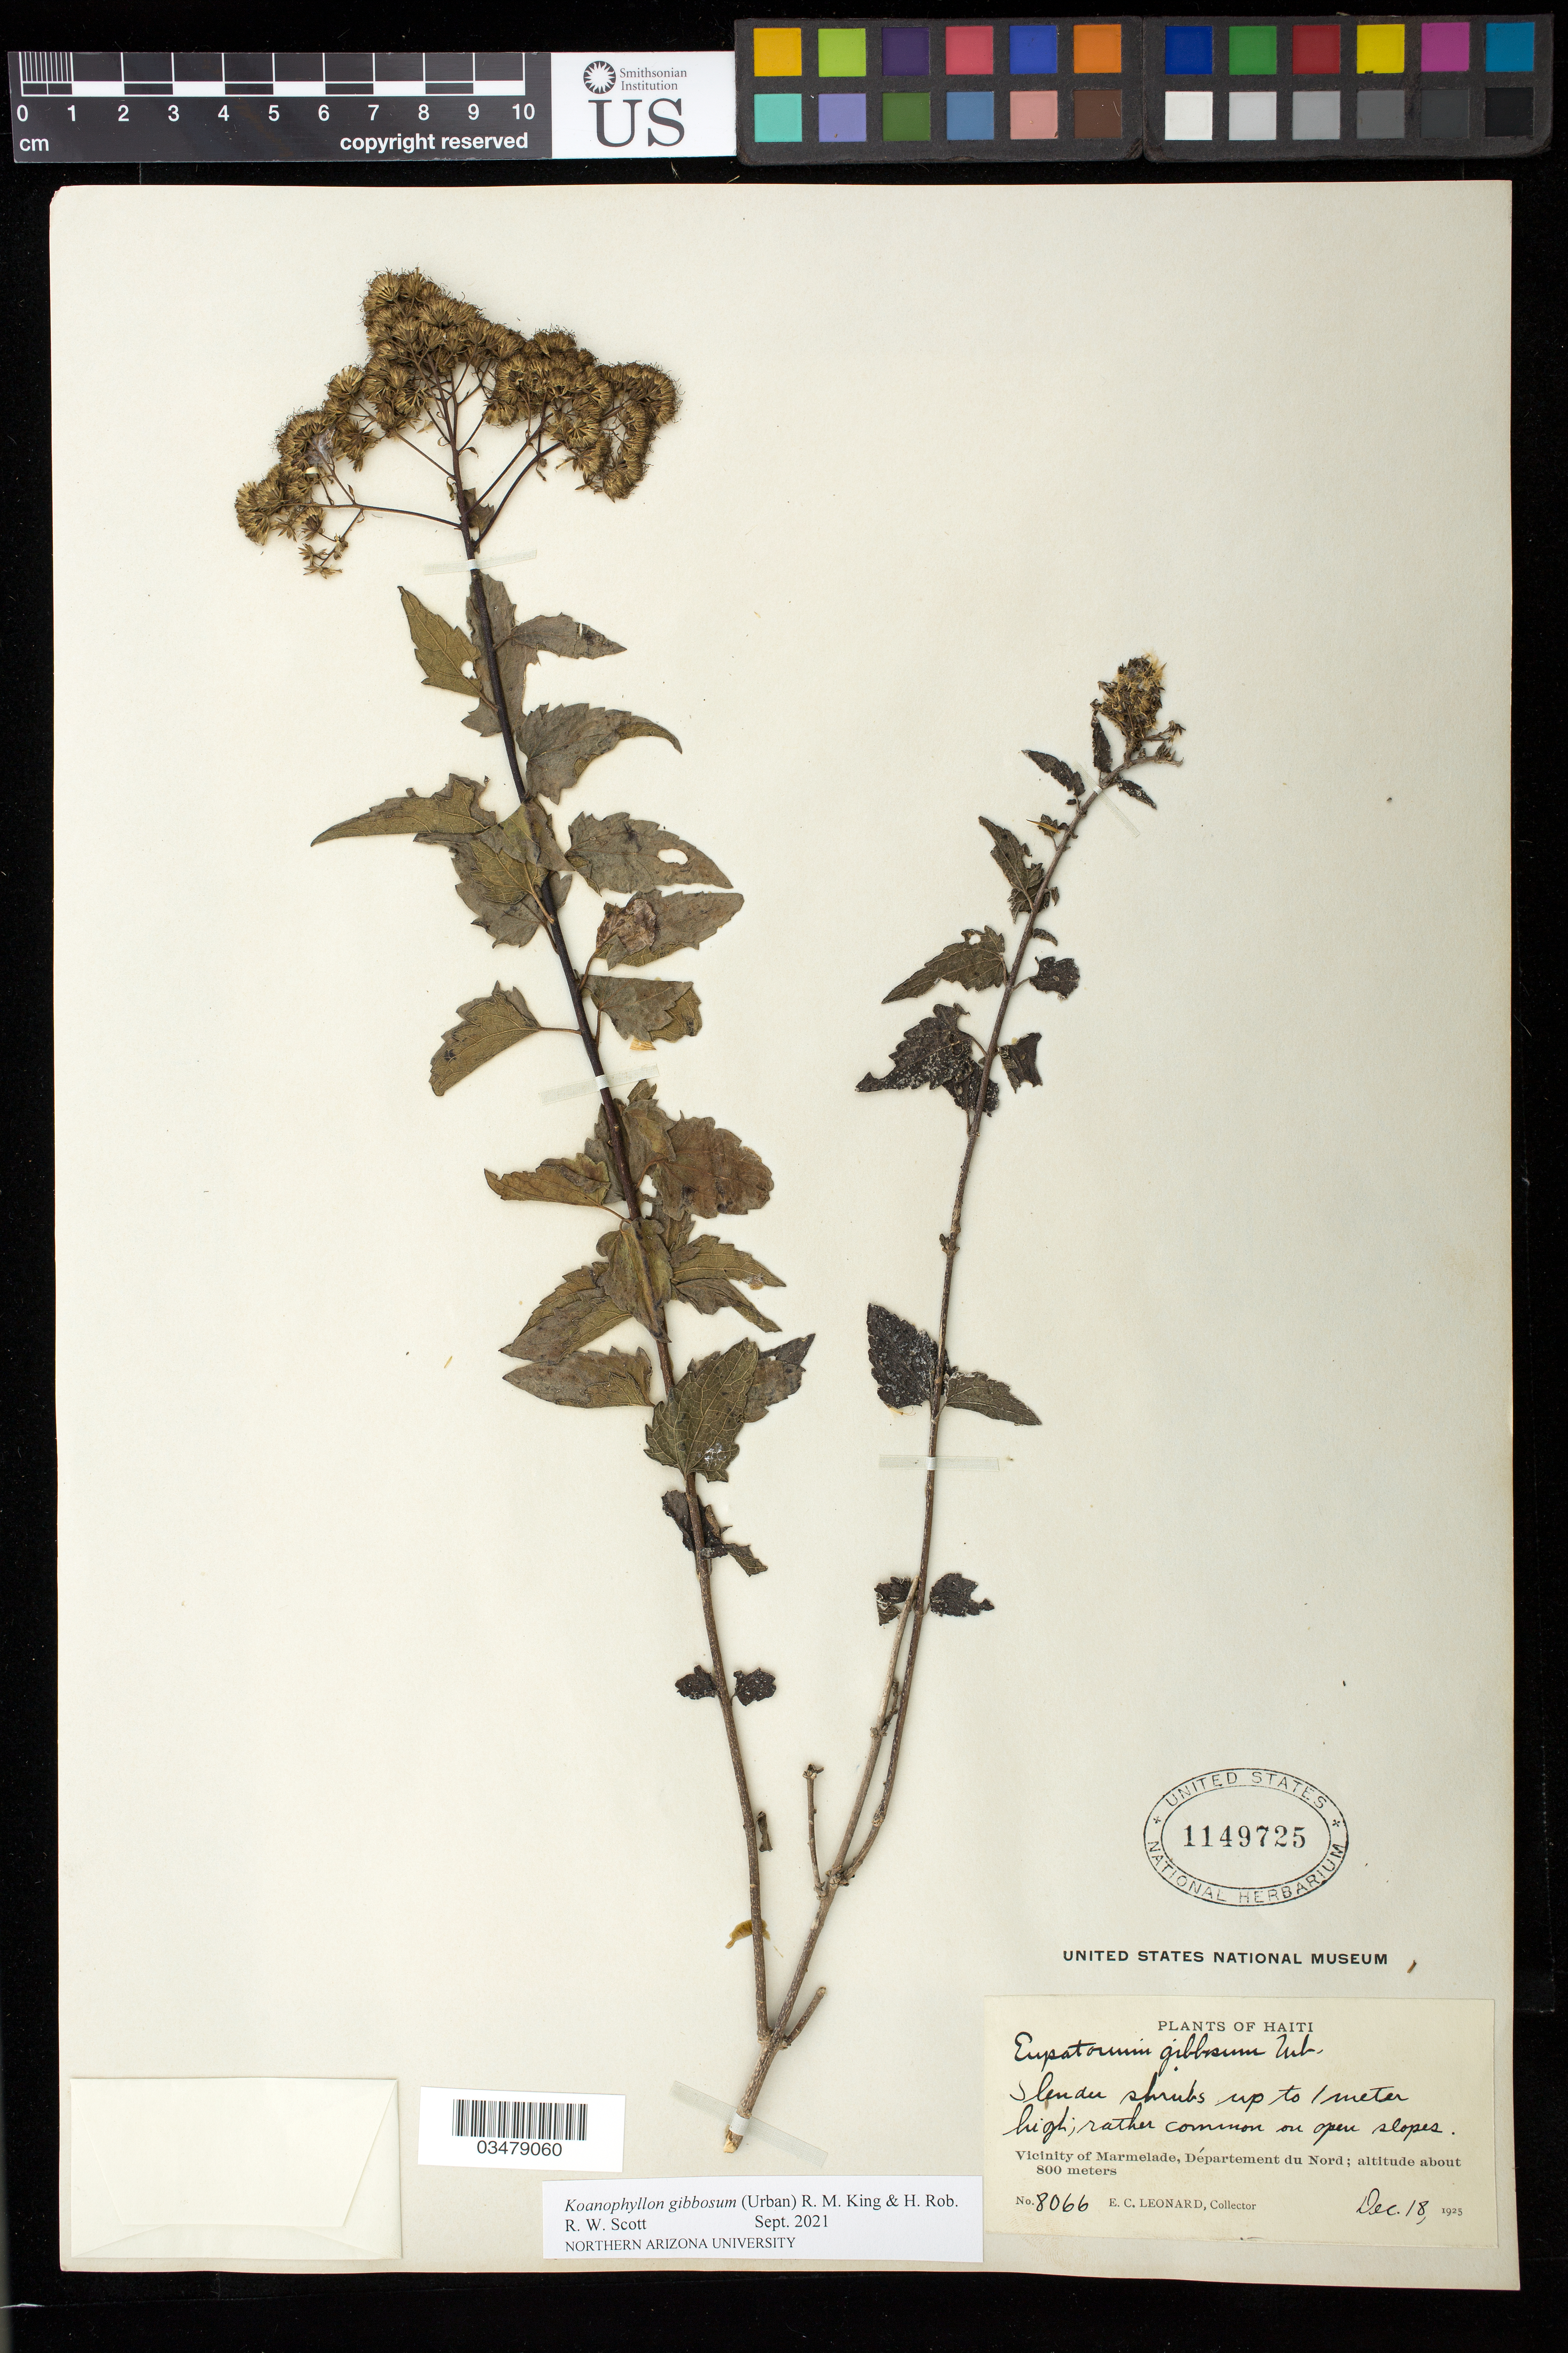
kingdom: Plantae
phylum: Tracheophyta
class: Magnoliopsida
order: Asterales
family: Asteraceae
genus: Koanophyllon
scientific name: Koanophyllon gibbosum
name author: (Urb.) R.M. King & H. Rob.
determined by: Scott, R. W.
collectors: E. C. Leonard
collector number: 8066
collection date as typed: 18 Dec 1925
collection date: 1925-12-18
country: Haiti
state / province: Nord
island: Hispaniola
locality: Vicinity of Marmelade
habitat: On open slopes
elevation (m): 800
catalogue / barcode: US 1149725